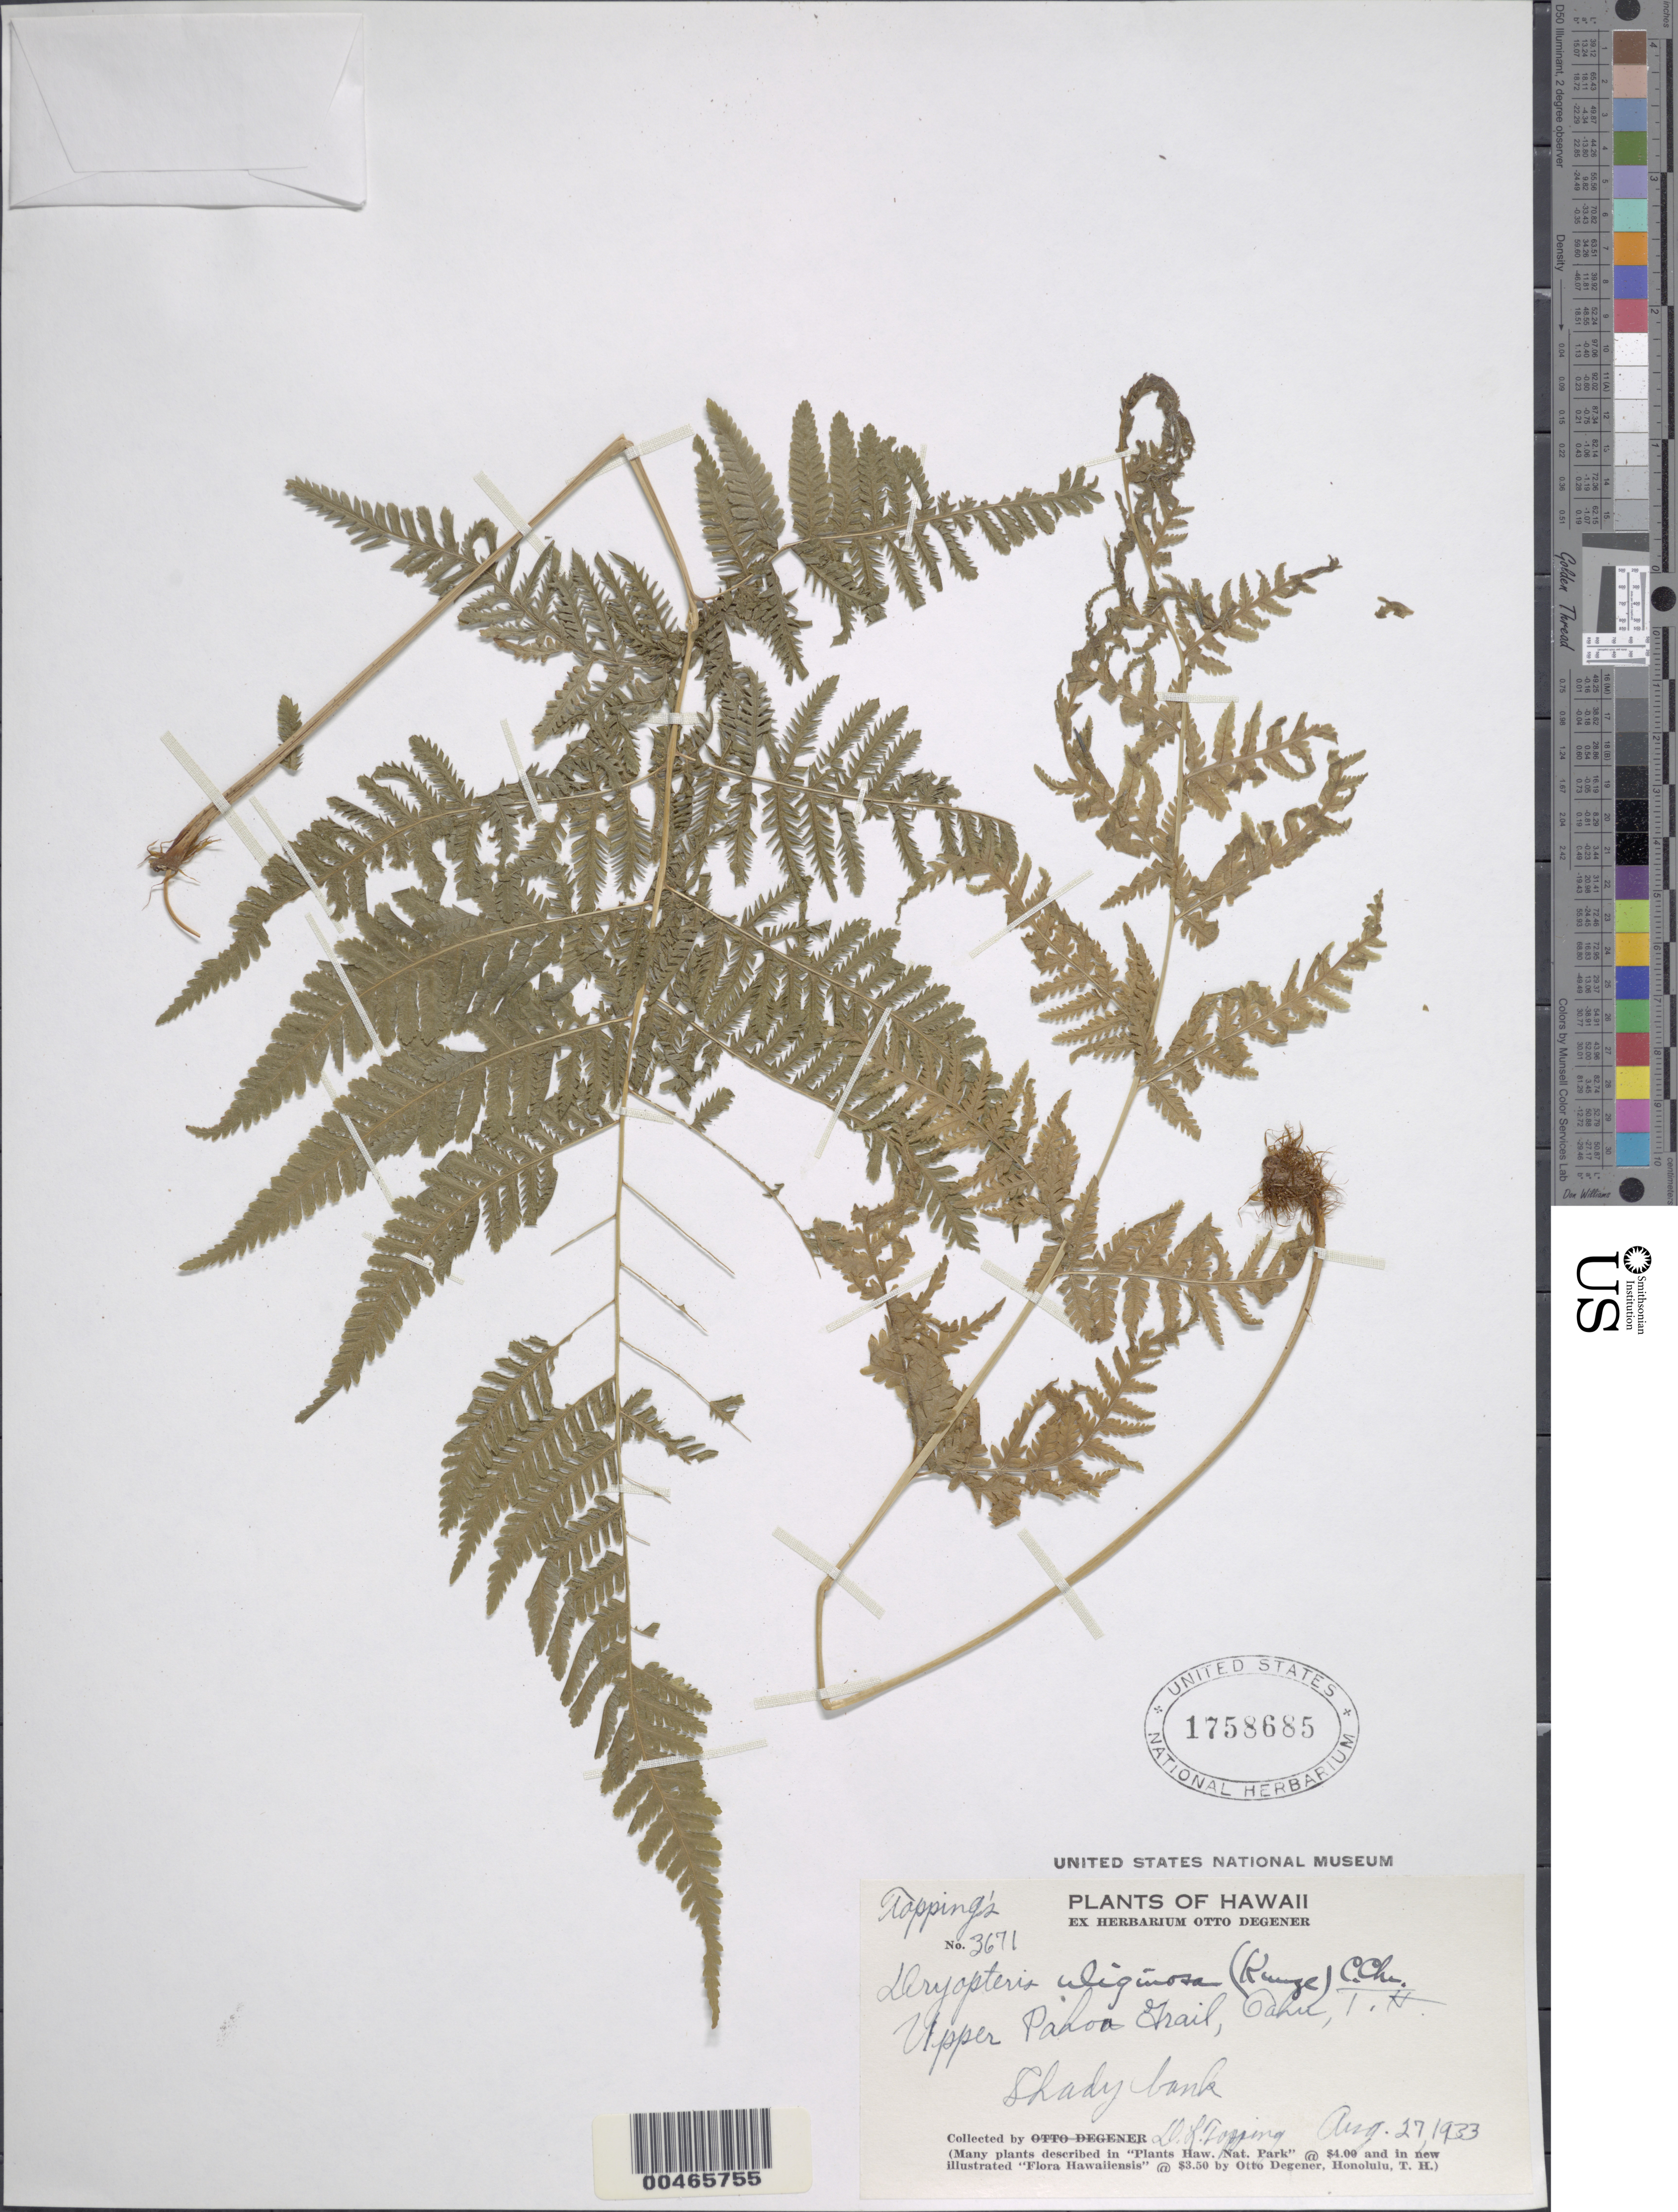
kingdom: Plantae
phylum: Tracheophyta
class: Polypodiopsida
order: Polypodiales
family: Thelypteridaceae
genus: Macrothelypteris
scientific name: Macrothelypteris torresiana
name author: (Gaudich.) Ching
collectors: D. L. Topping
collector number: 3671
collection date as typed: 27 Aug 1933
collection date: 1933-08-27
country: United States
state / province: Hawaii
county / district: Honolulu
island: Oahu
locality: Upper Pahoa Trail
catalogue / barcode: US 1758685